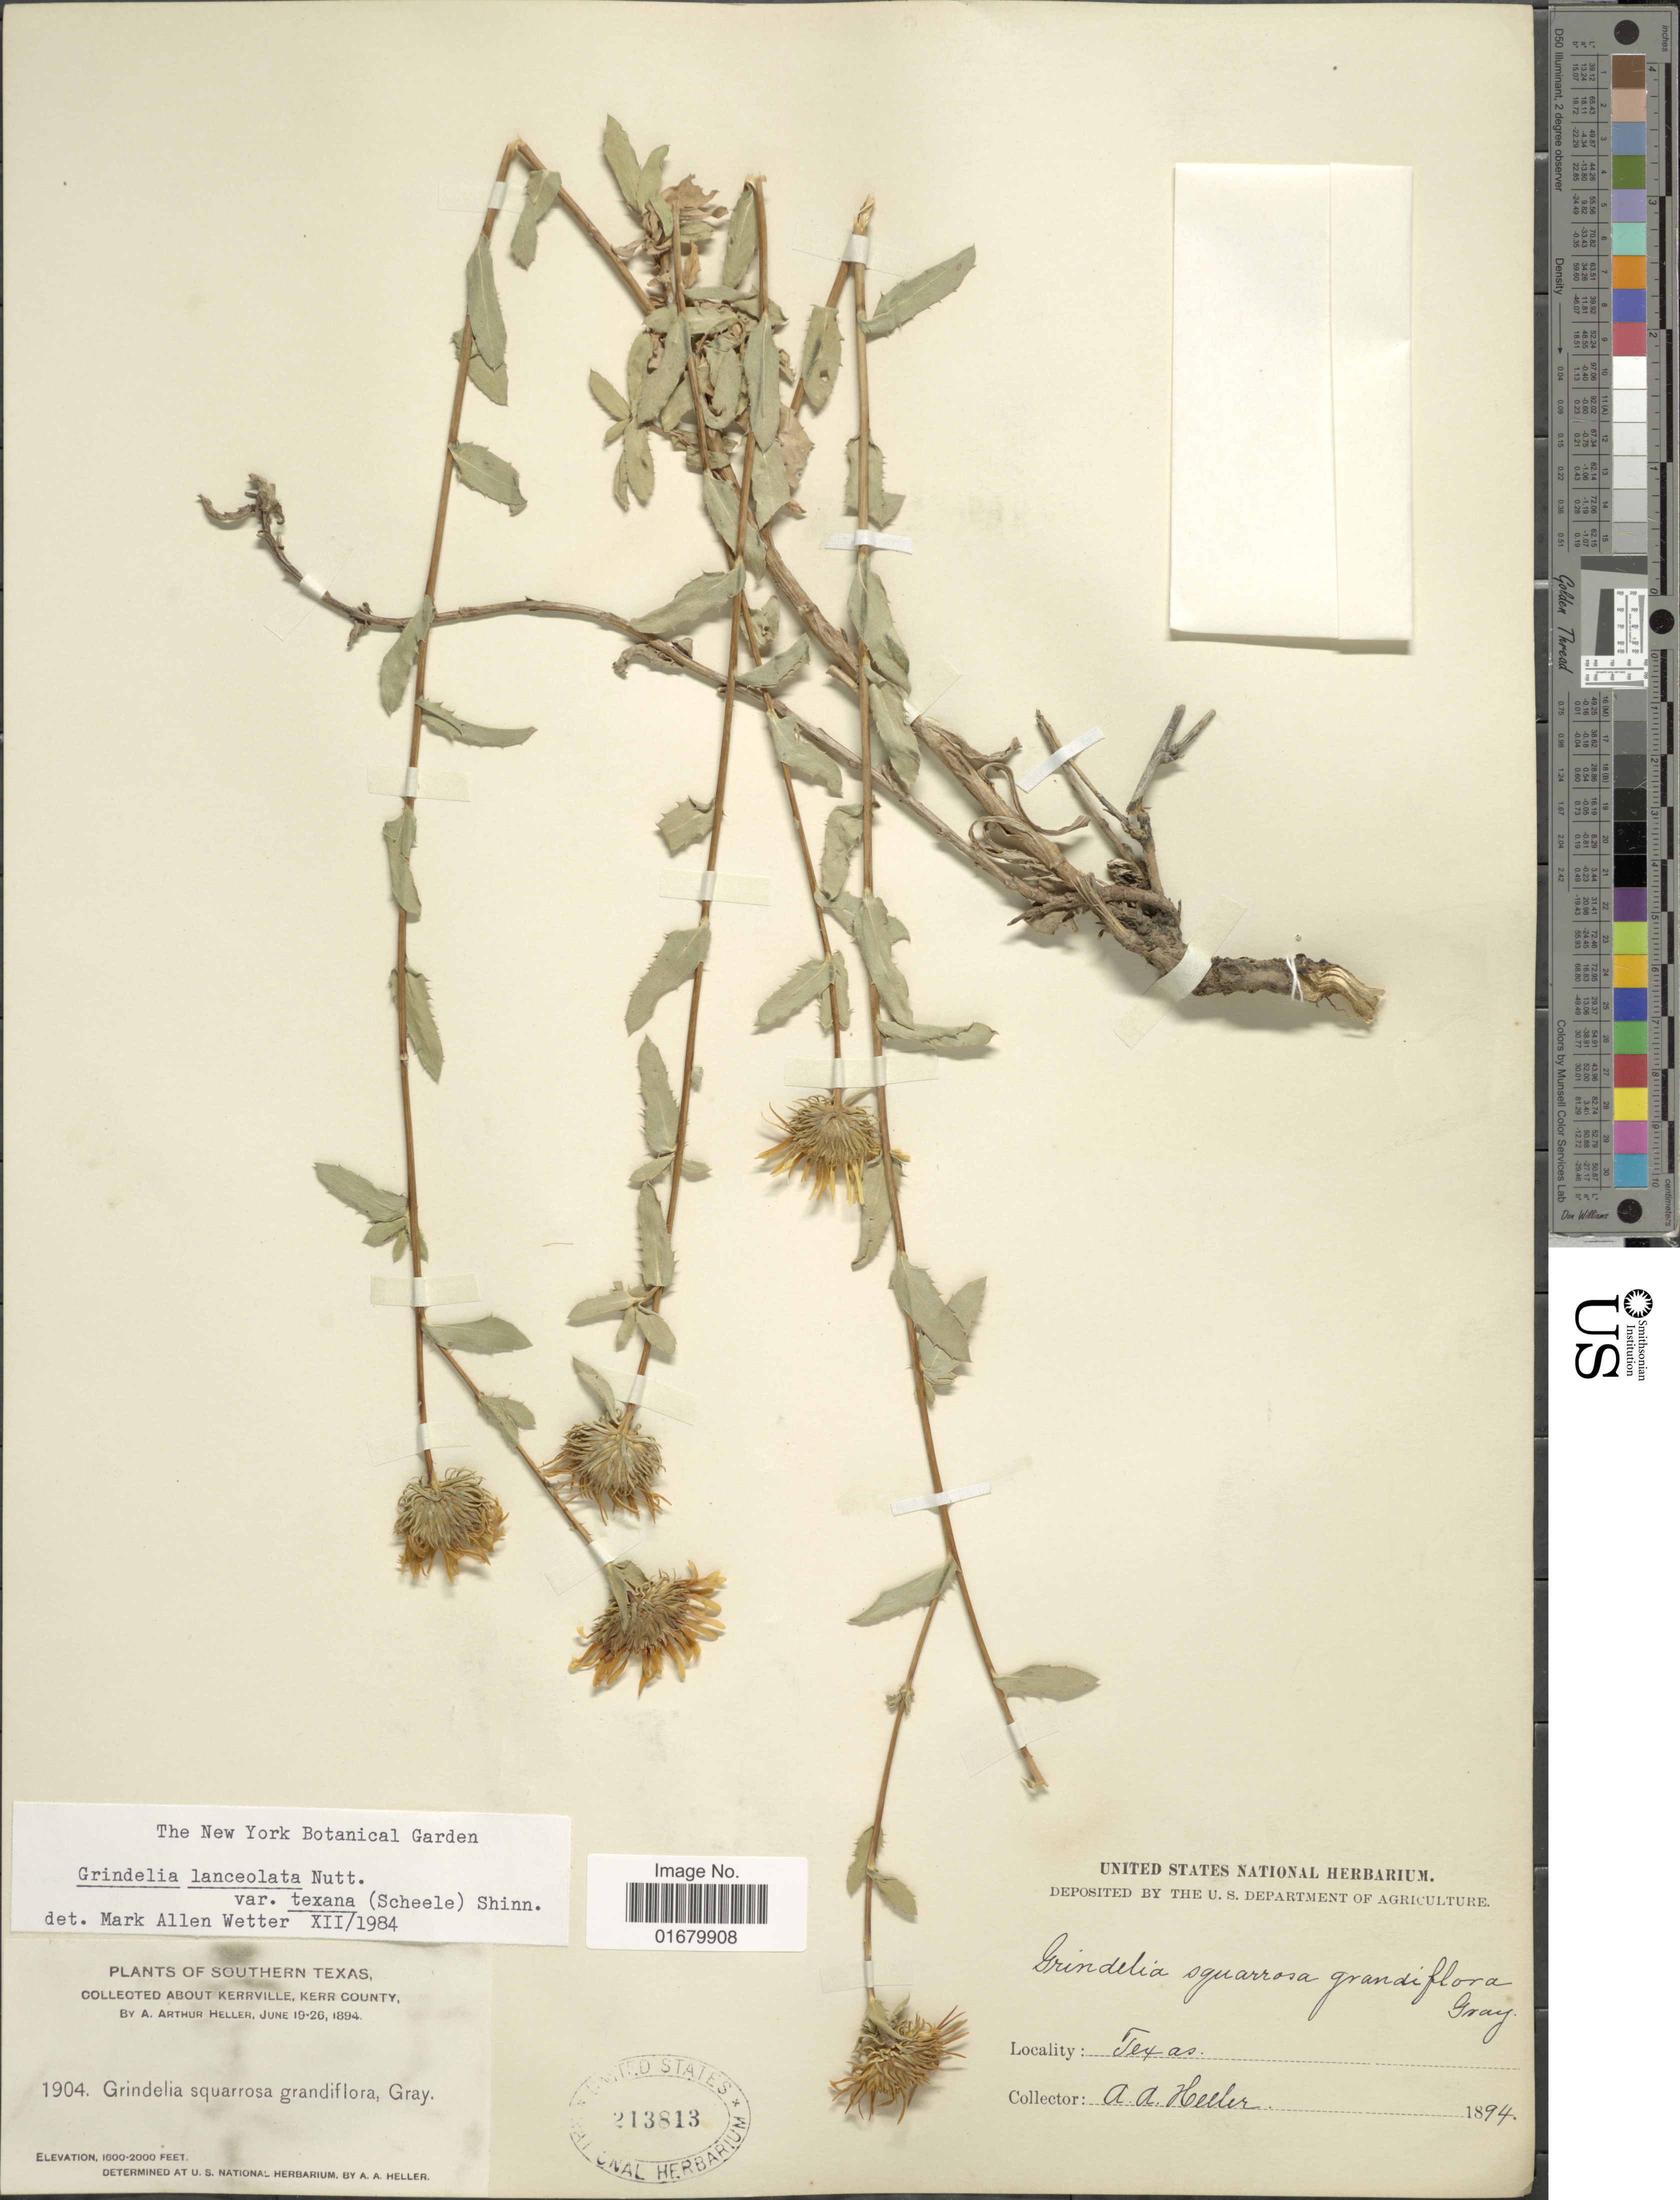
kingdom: Plantae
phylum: Tracheophyta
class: Magnoliopsida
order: Asterales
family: Asteraceae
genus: Grindelia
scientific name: Grindelia lanceolata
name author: Nutt.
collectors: A. A. Heller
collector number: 1904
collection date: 1894-06-19/1894-06-26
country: United States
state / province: Texas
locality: Southern Texas, about Kerrville, Kerr County.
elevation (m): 488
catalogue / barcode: US 213813